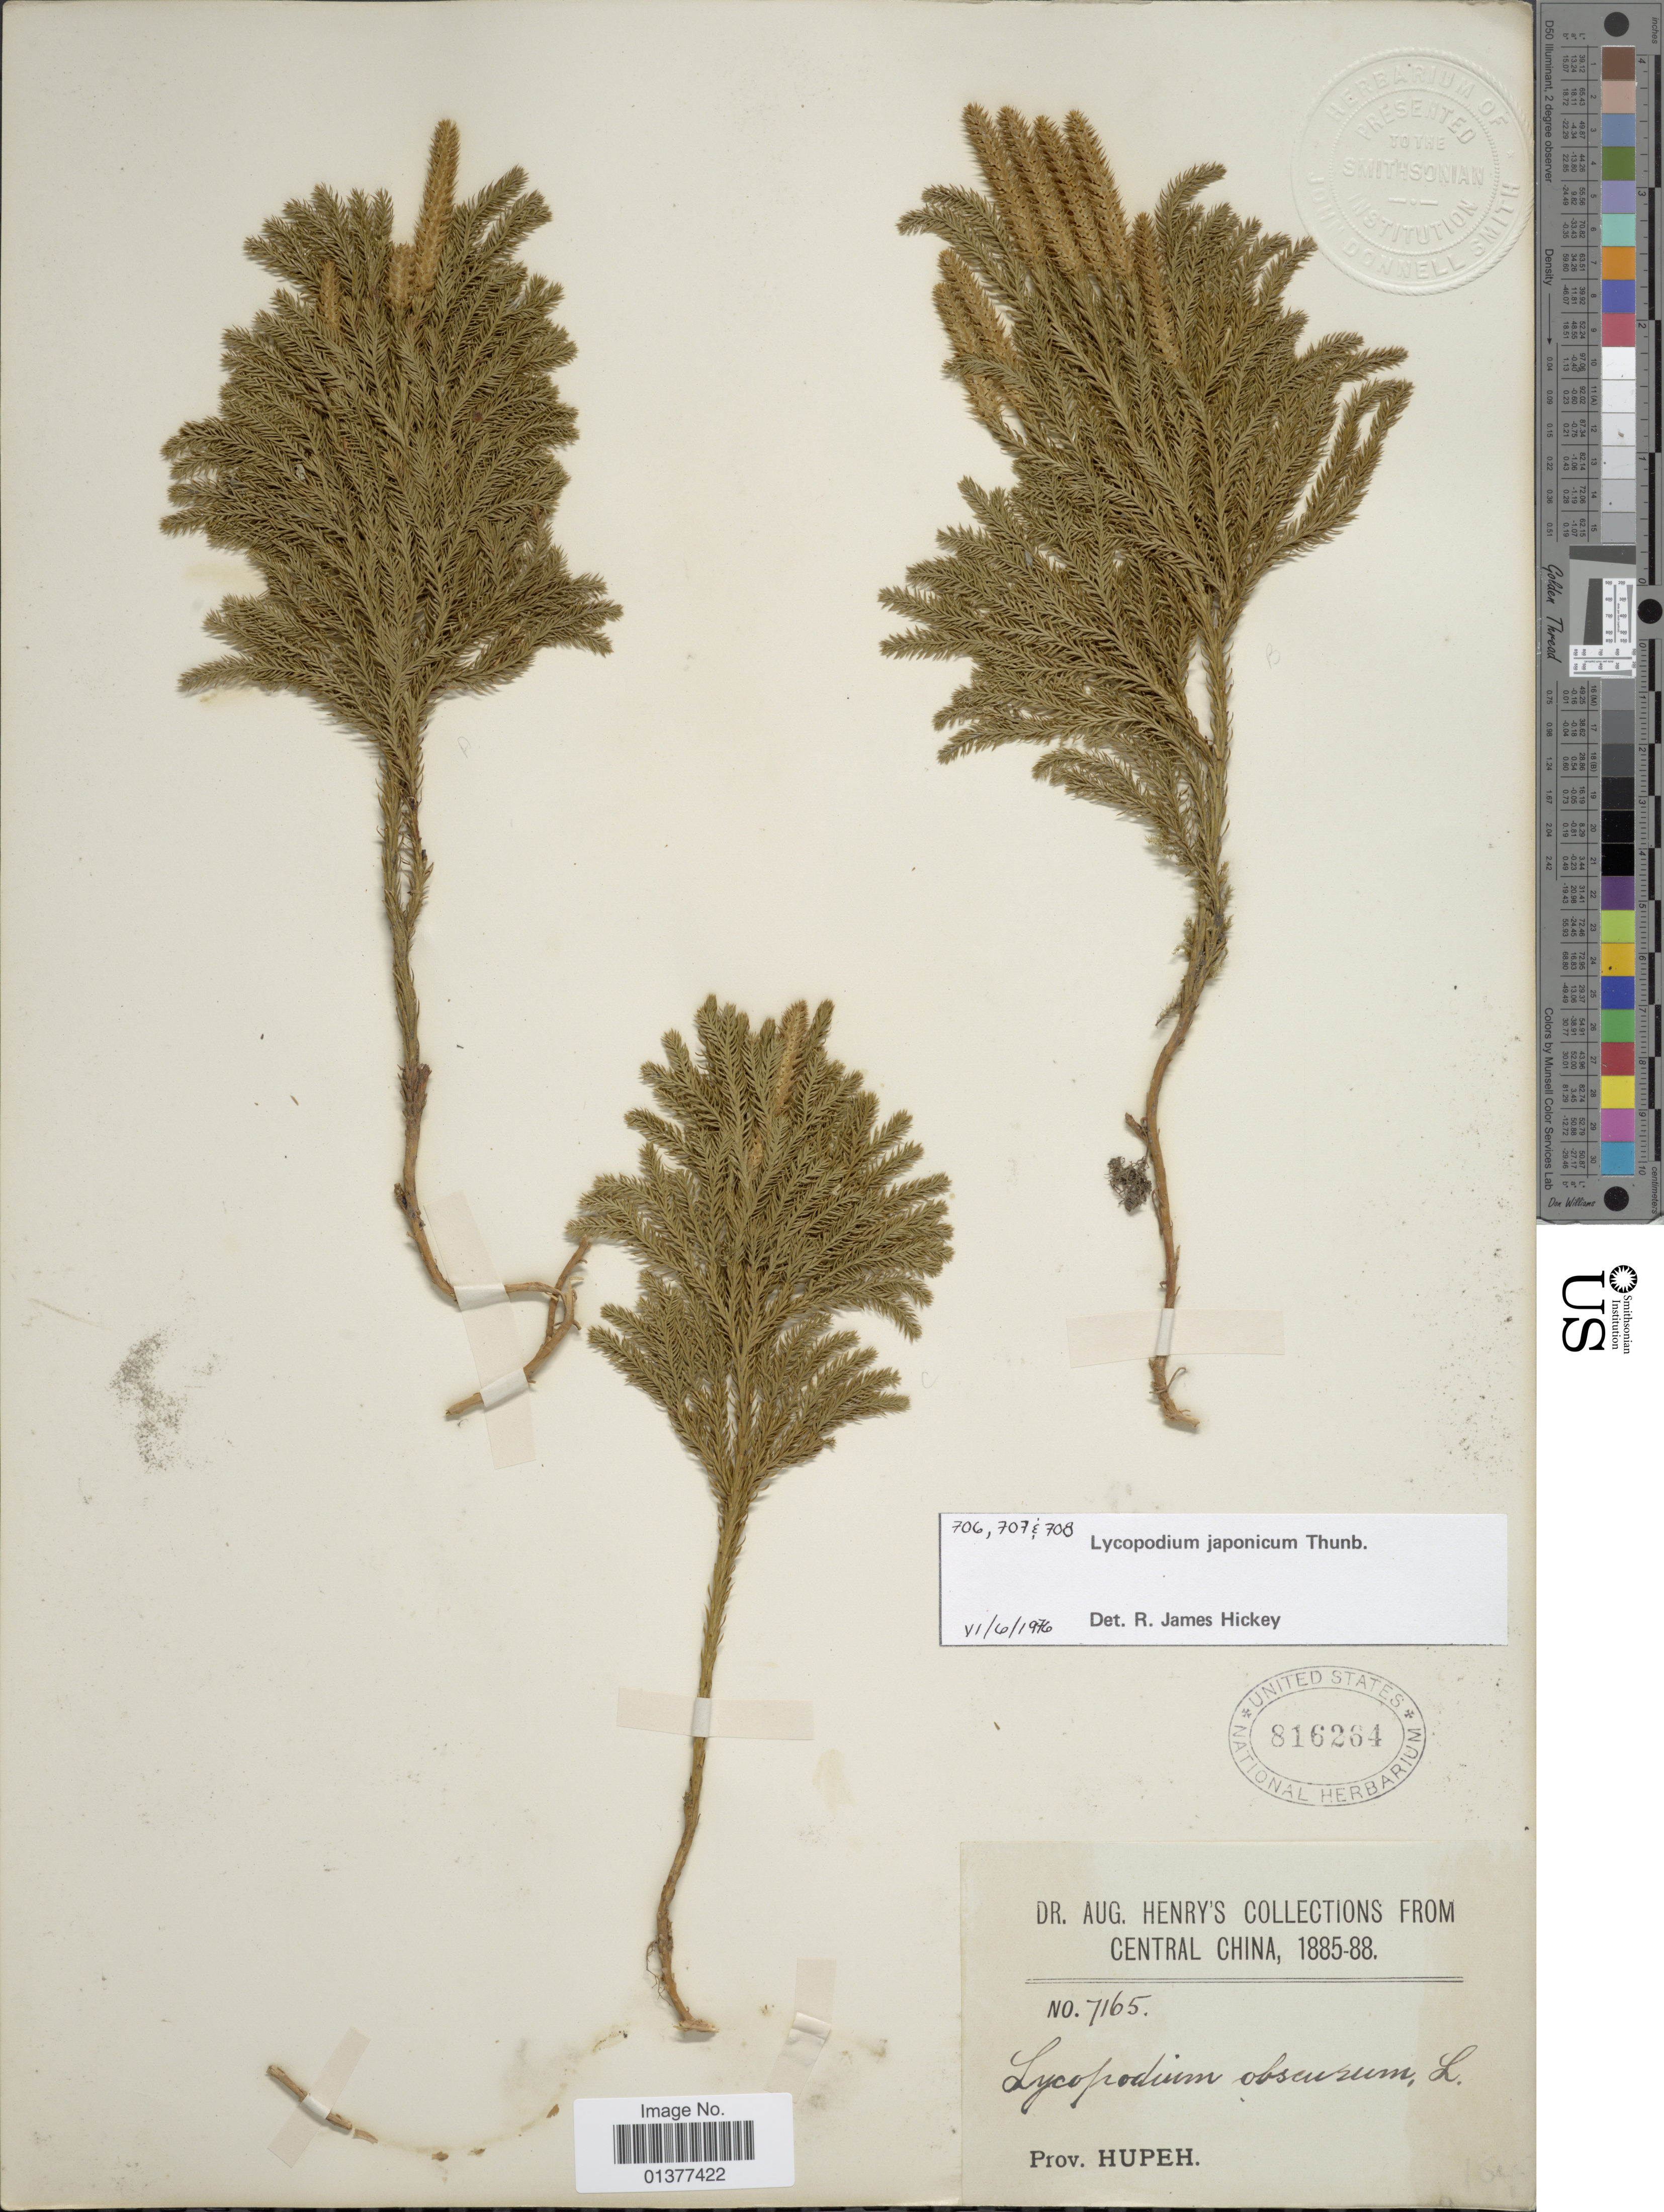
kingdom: Plantae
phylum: Tracheophyta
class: Lycopodiopsida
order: Lycopodiales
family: Lycopodiaceae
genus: Lycopodium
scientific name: Lycopodium japonicum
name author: Thunb.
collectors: A. Henry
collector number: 7165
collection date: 1885/1888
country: China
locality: Prov. Hupeh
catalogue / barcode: US 816264